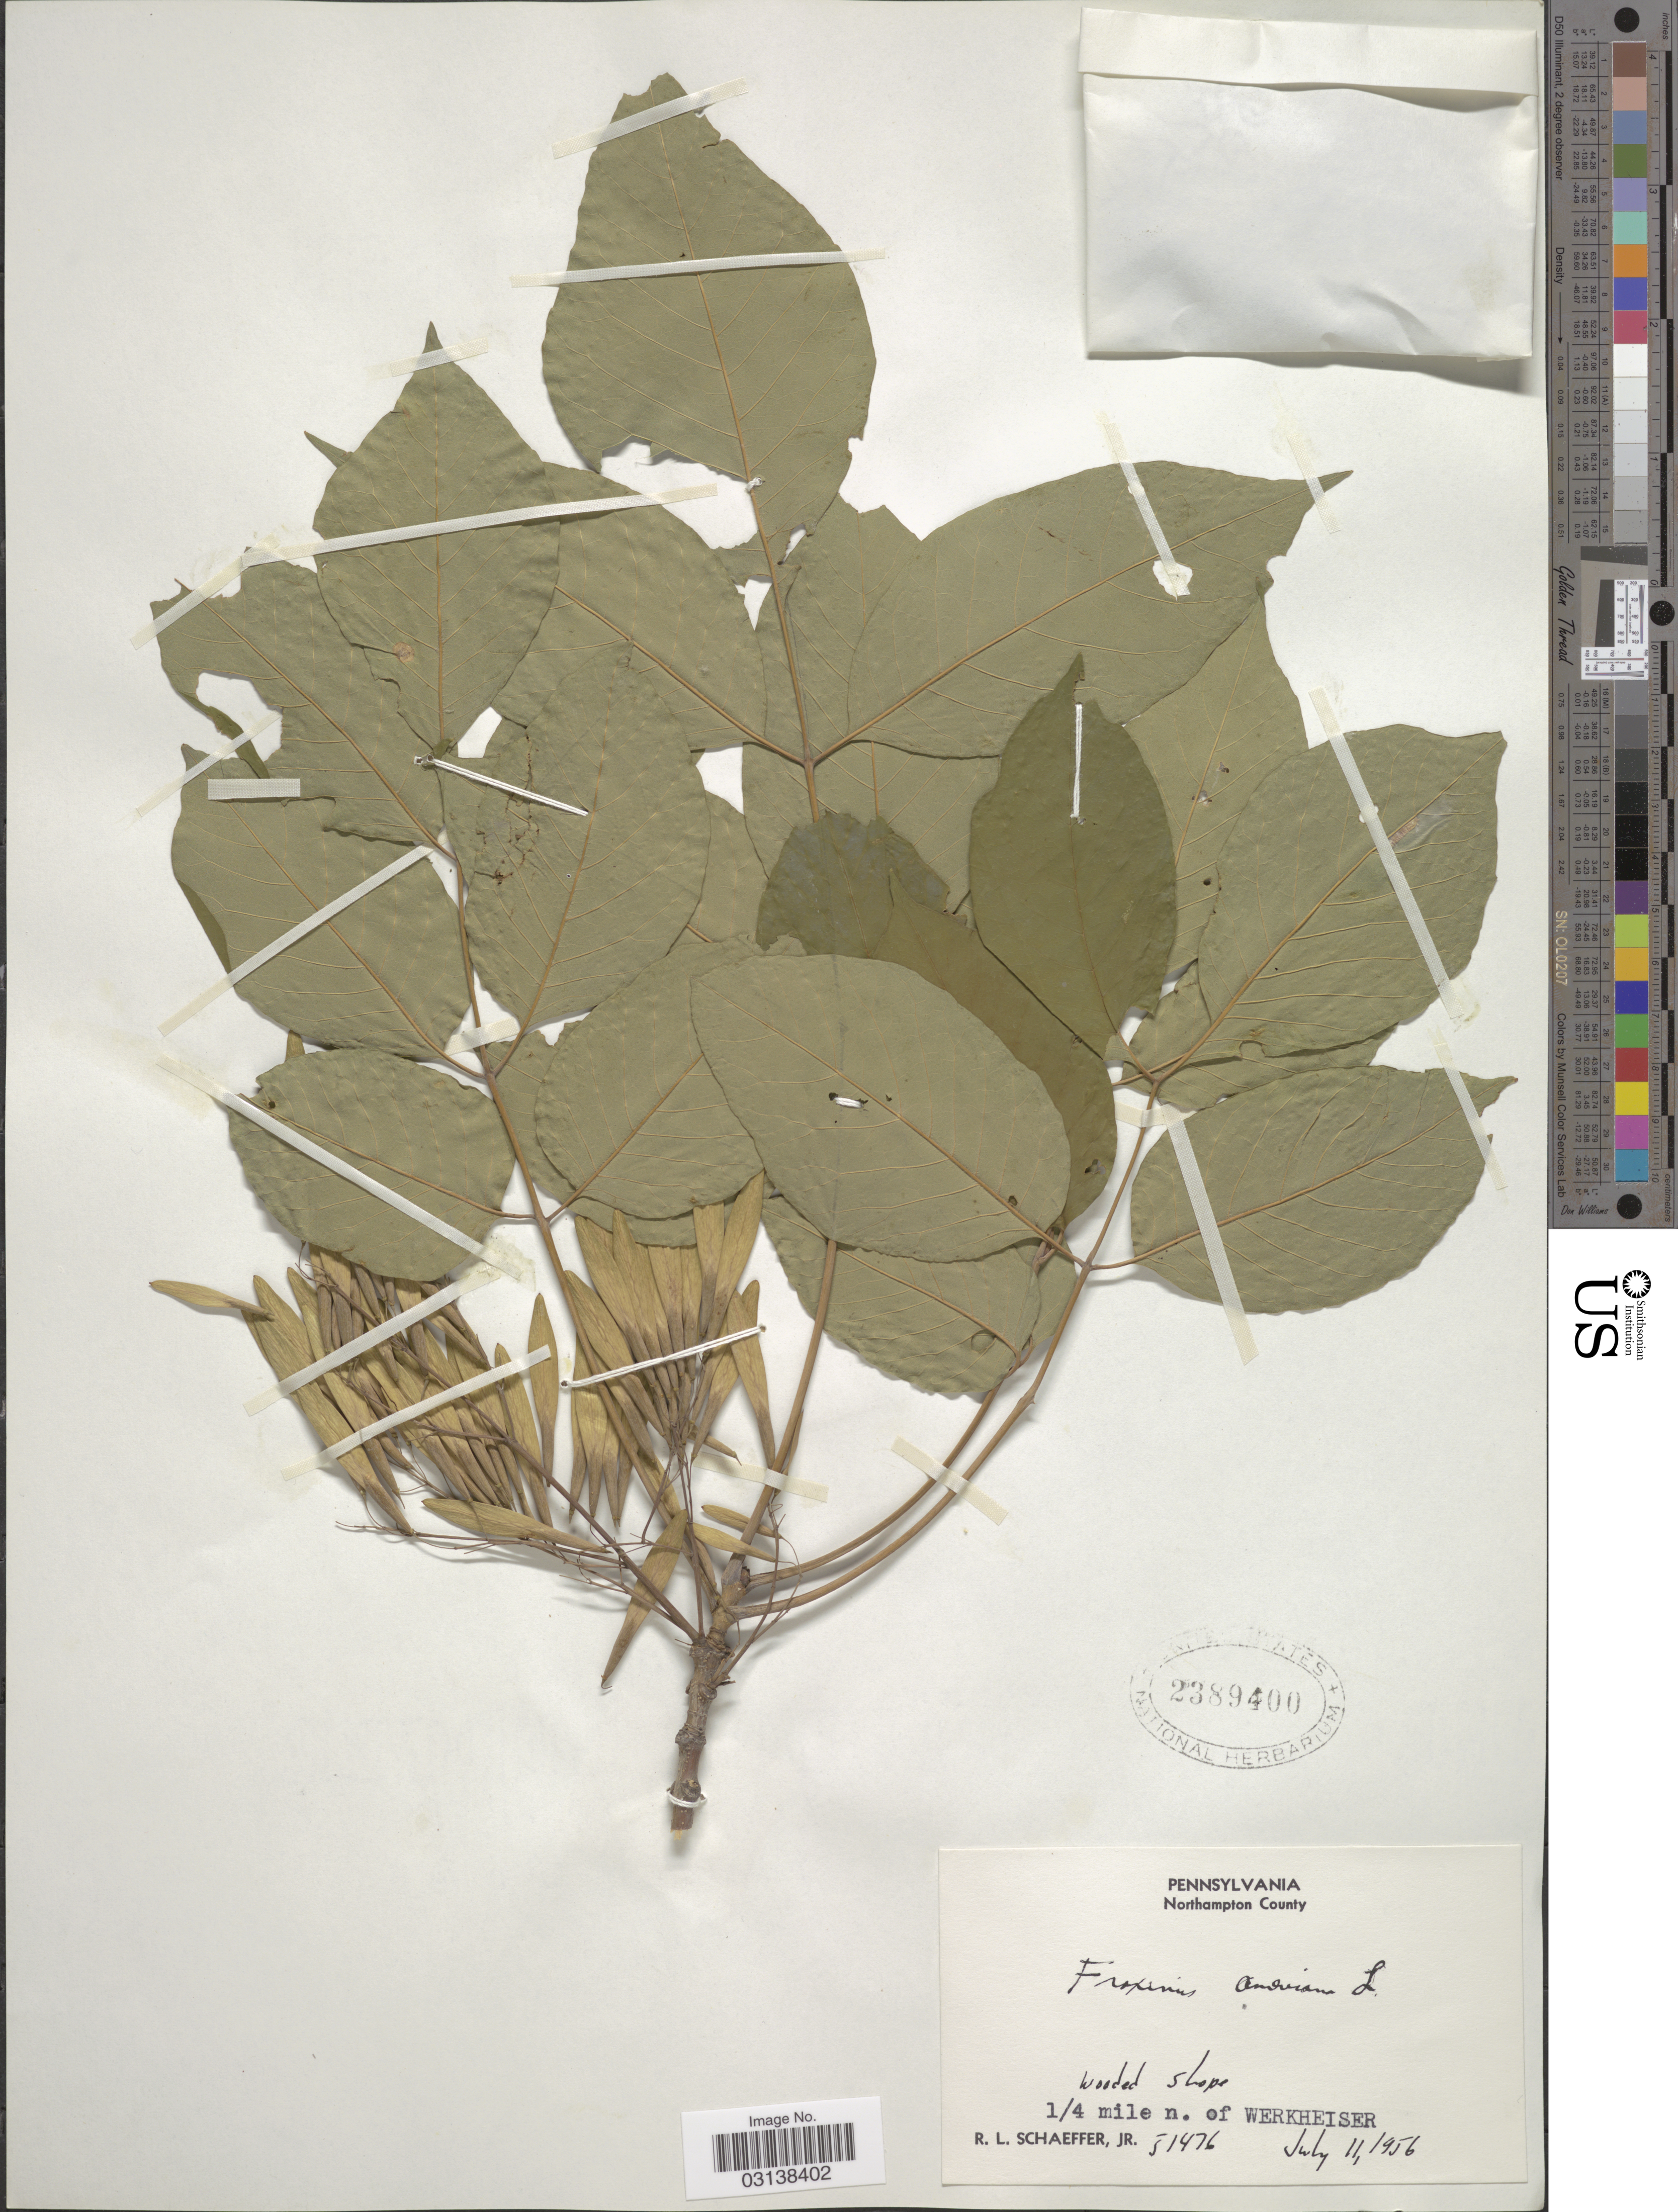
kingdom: Plantae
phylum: Tracheophyta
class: Magnoliopsida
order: Lamiales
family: Oleaceae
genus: Fraxinus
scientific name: Fraxinus americana var. biltmoreana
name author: (Beadle) J.W. Wright ex Fernald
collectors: R. L. Schaeffer Jr.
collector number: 51476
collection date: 1956-07-11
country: United States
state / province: Pennsylvania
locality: Northampton County, wooded slope, ¼ mile n. of Werkheiser.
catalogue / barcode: US 2389400